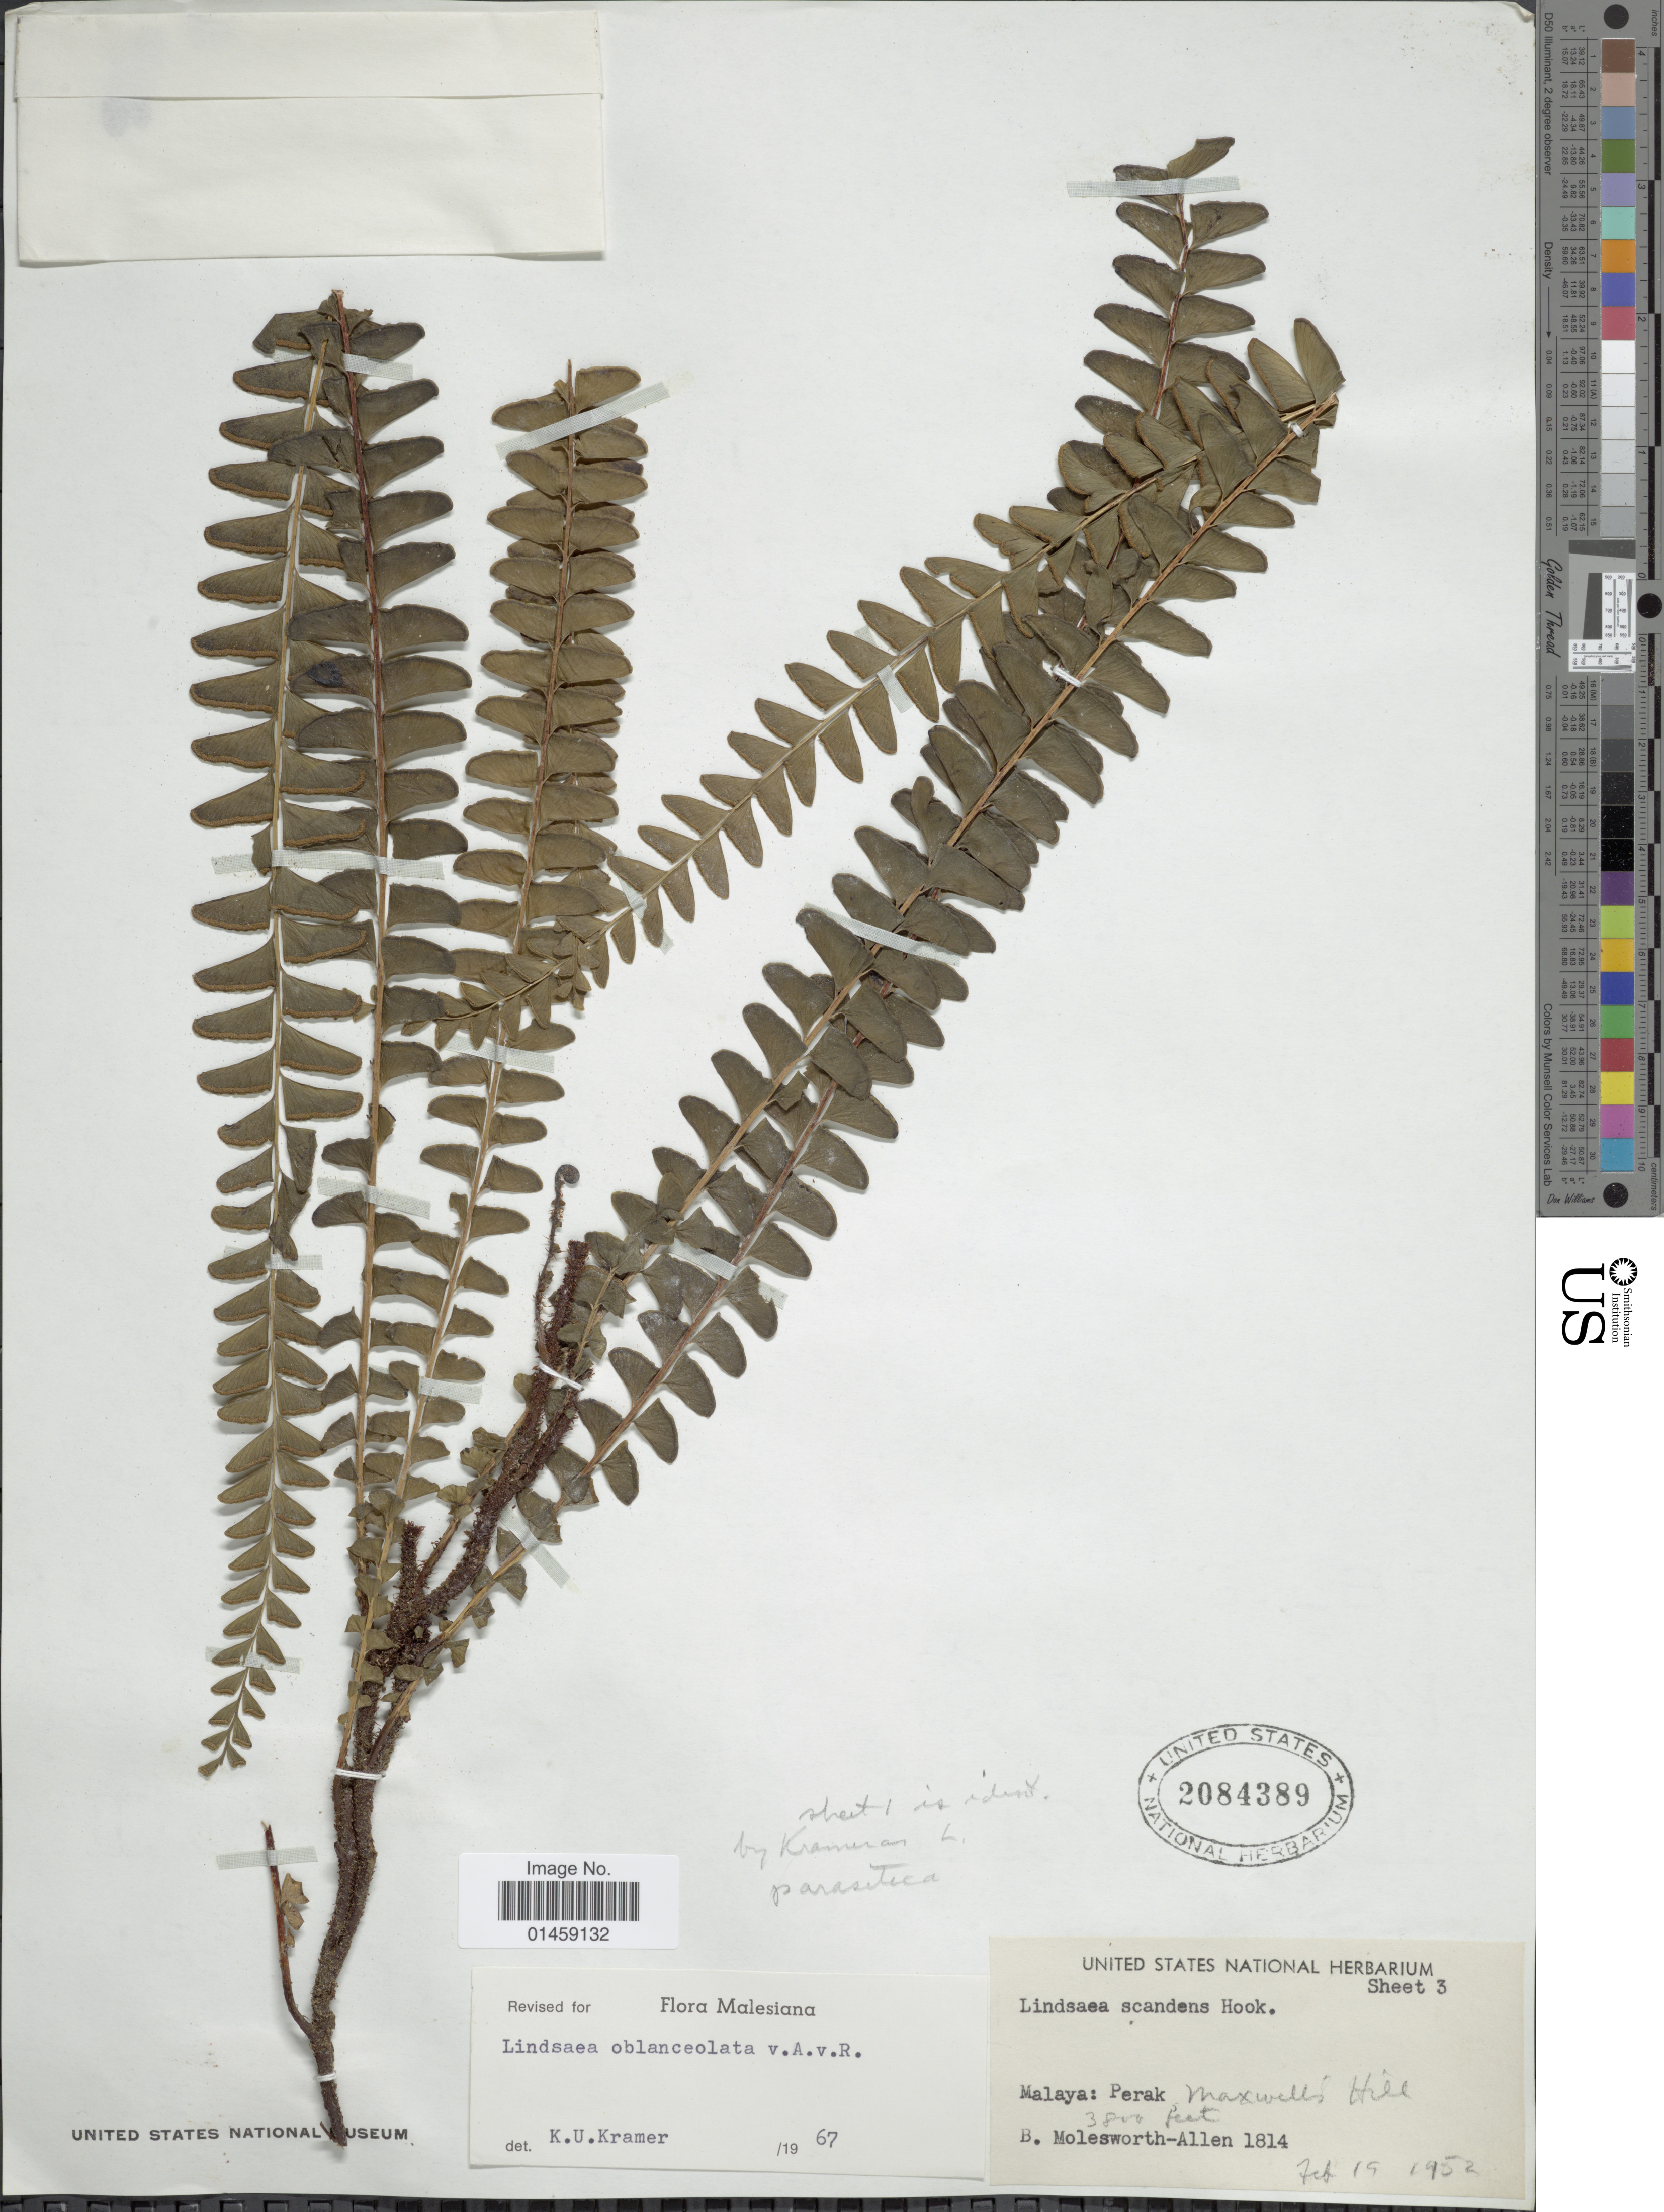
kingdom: Plantae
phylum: Tracheophyta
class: Polypodiopsida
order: Polypodiales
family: Lindsaeaceae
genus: Lindsaea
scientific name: Lindsaea oblanceolata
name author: Alderw.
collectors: B. E. G. Molesworth-Allen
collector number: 1814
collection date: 1952-02-15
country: Malaysia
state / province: Perak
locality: Malaya: Perak. Maxwell's Hill.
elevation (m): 1158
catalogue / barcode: US 2084389